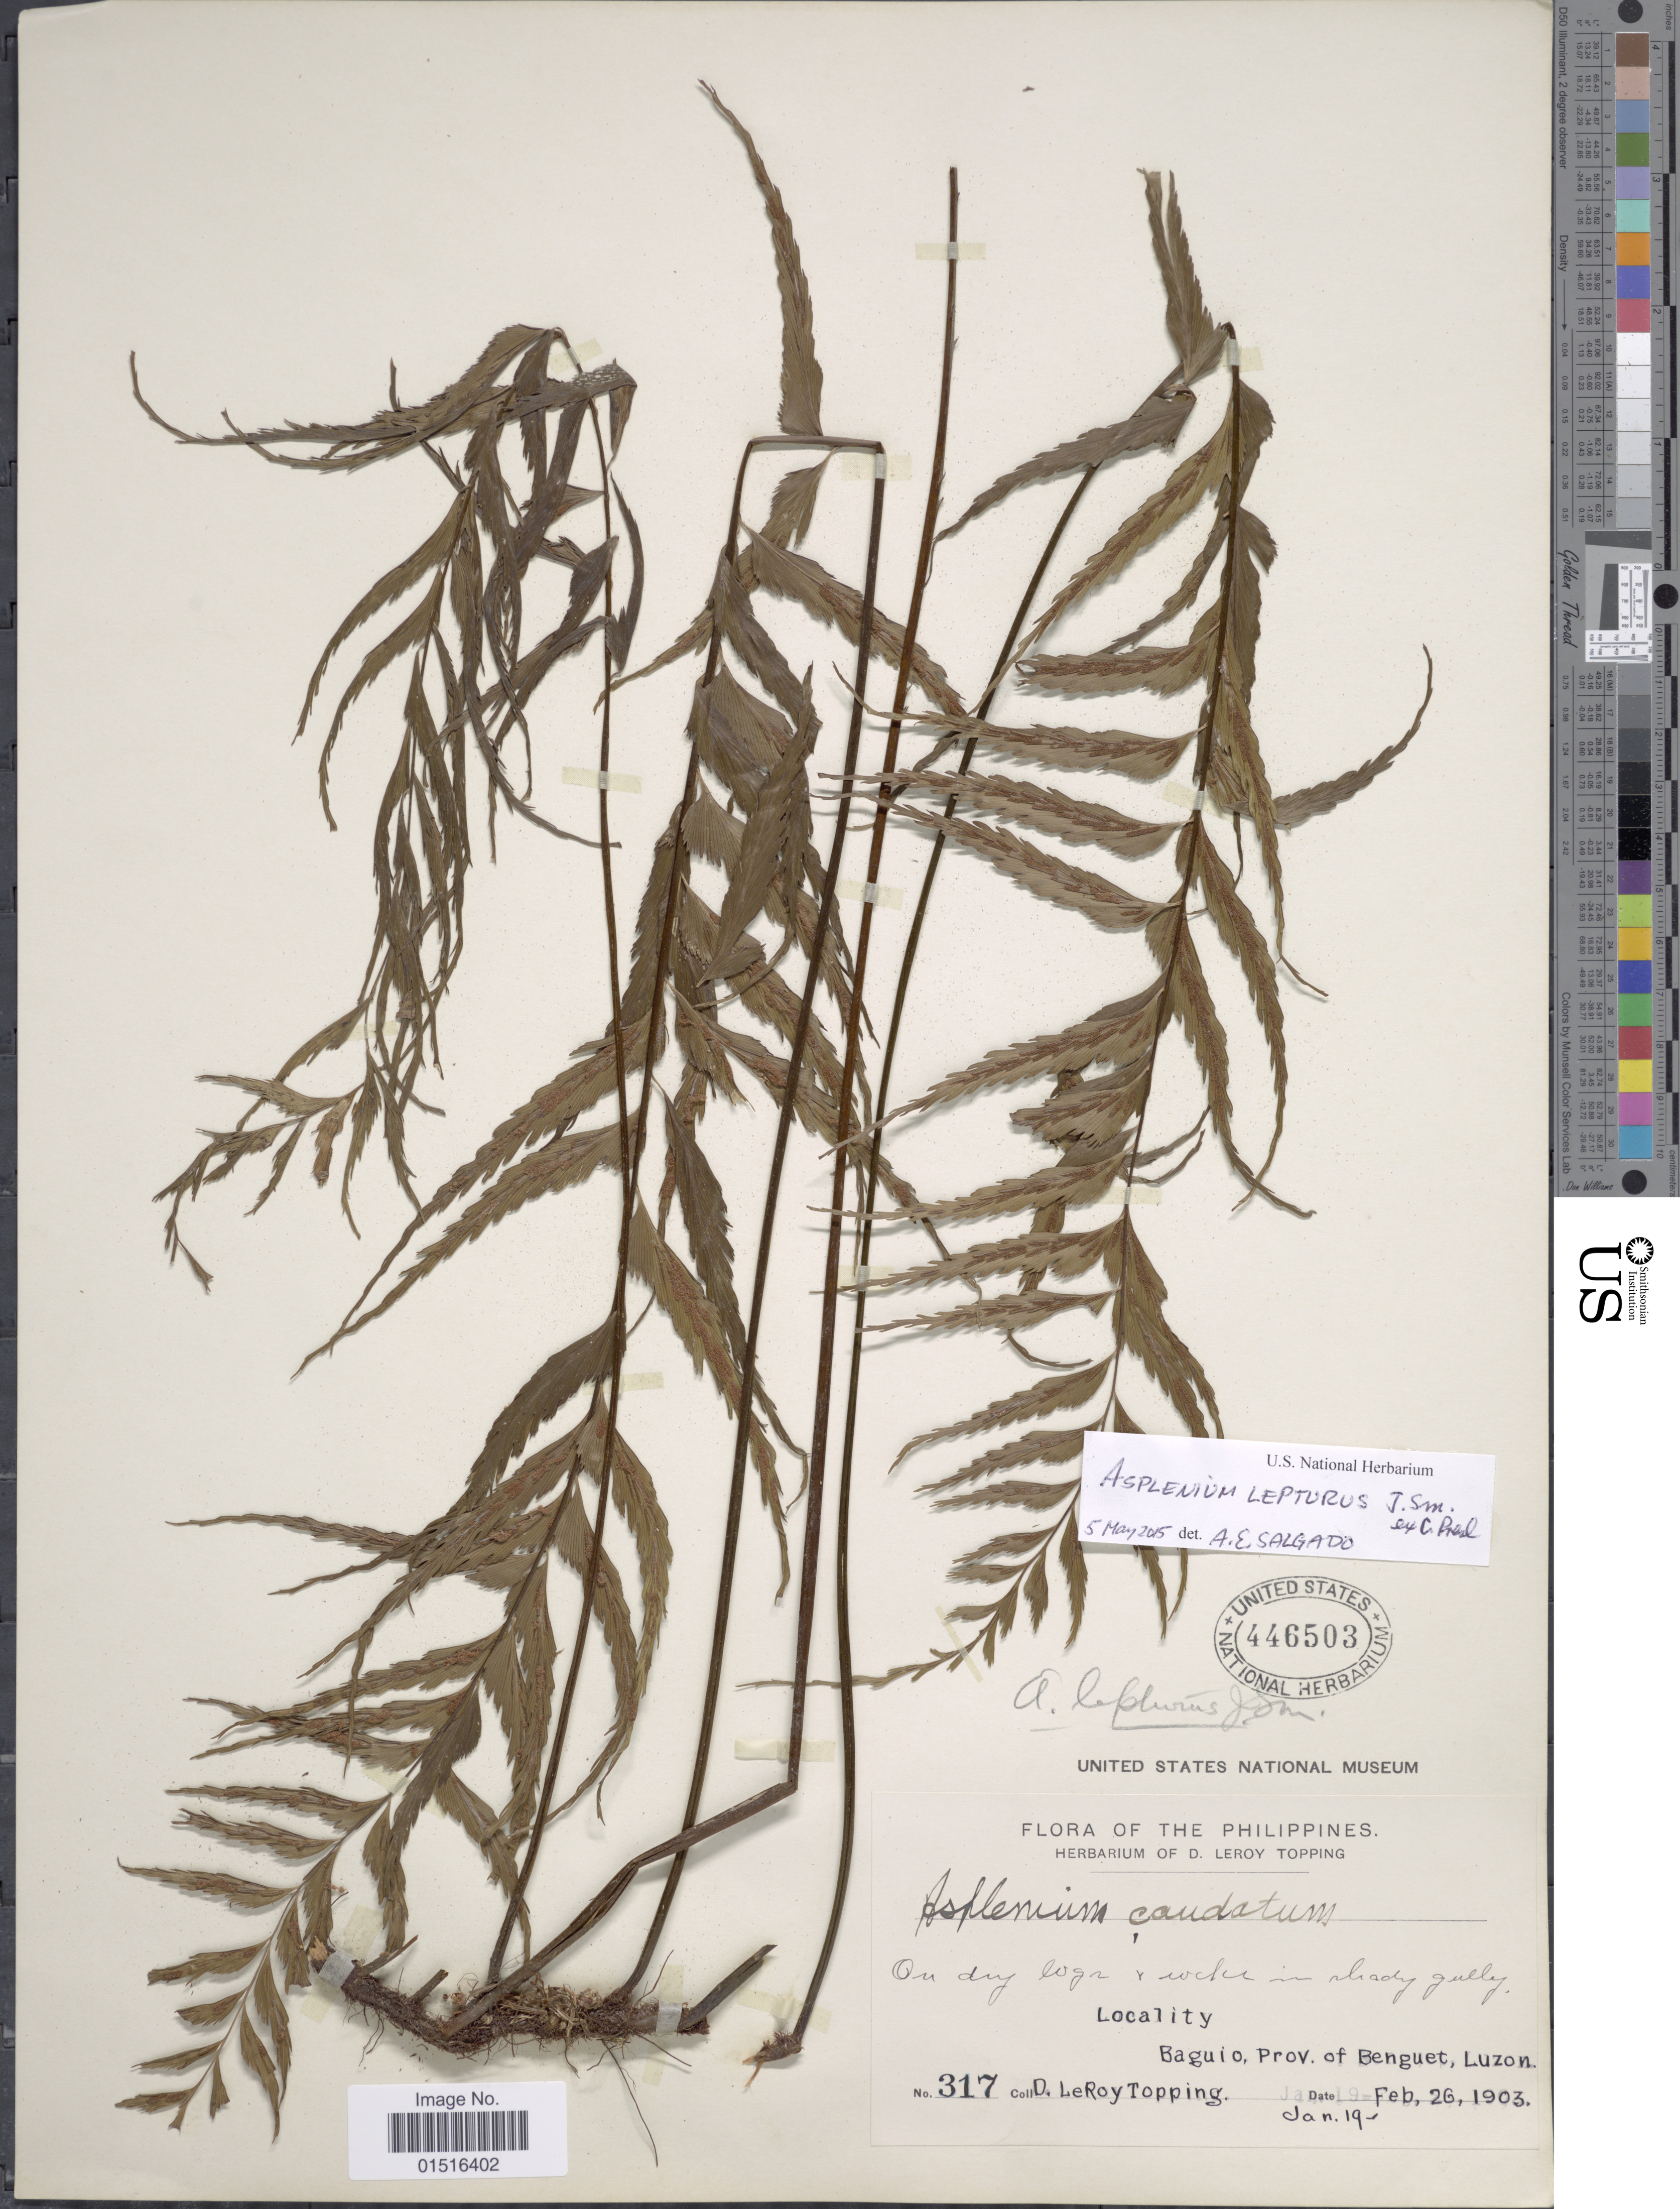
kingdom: Plantae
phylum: Tracheophyta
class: Polypodiopsida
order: Polypodiales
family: Aspleniaceae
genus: Asplenium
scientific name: Asplenium lepturus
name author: J. Sm. ex C. Presl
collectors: D. L. Topping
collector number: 317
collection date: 1903-01-19/1903-02-26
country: Philippines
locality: Baguio, Prov of Benguet, Luzon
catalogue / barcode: US 446503